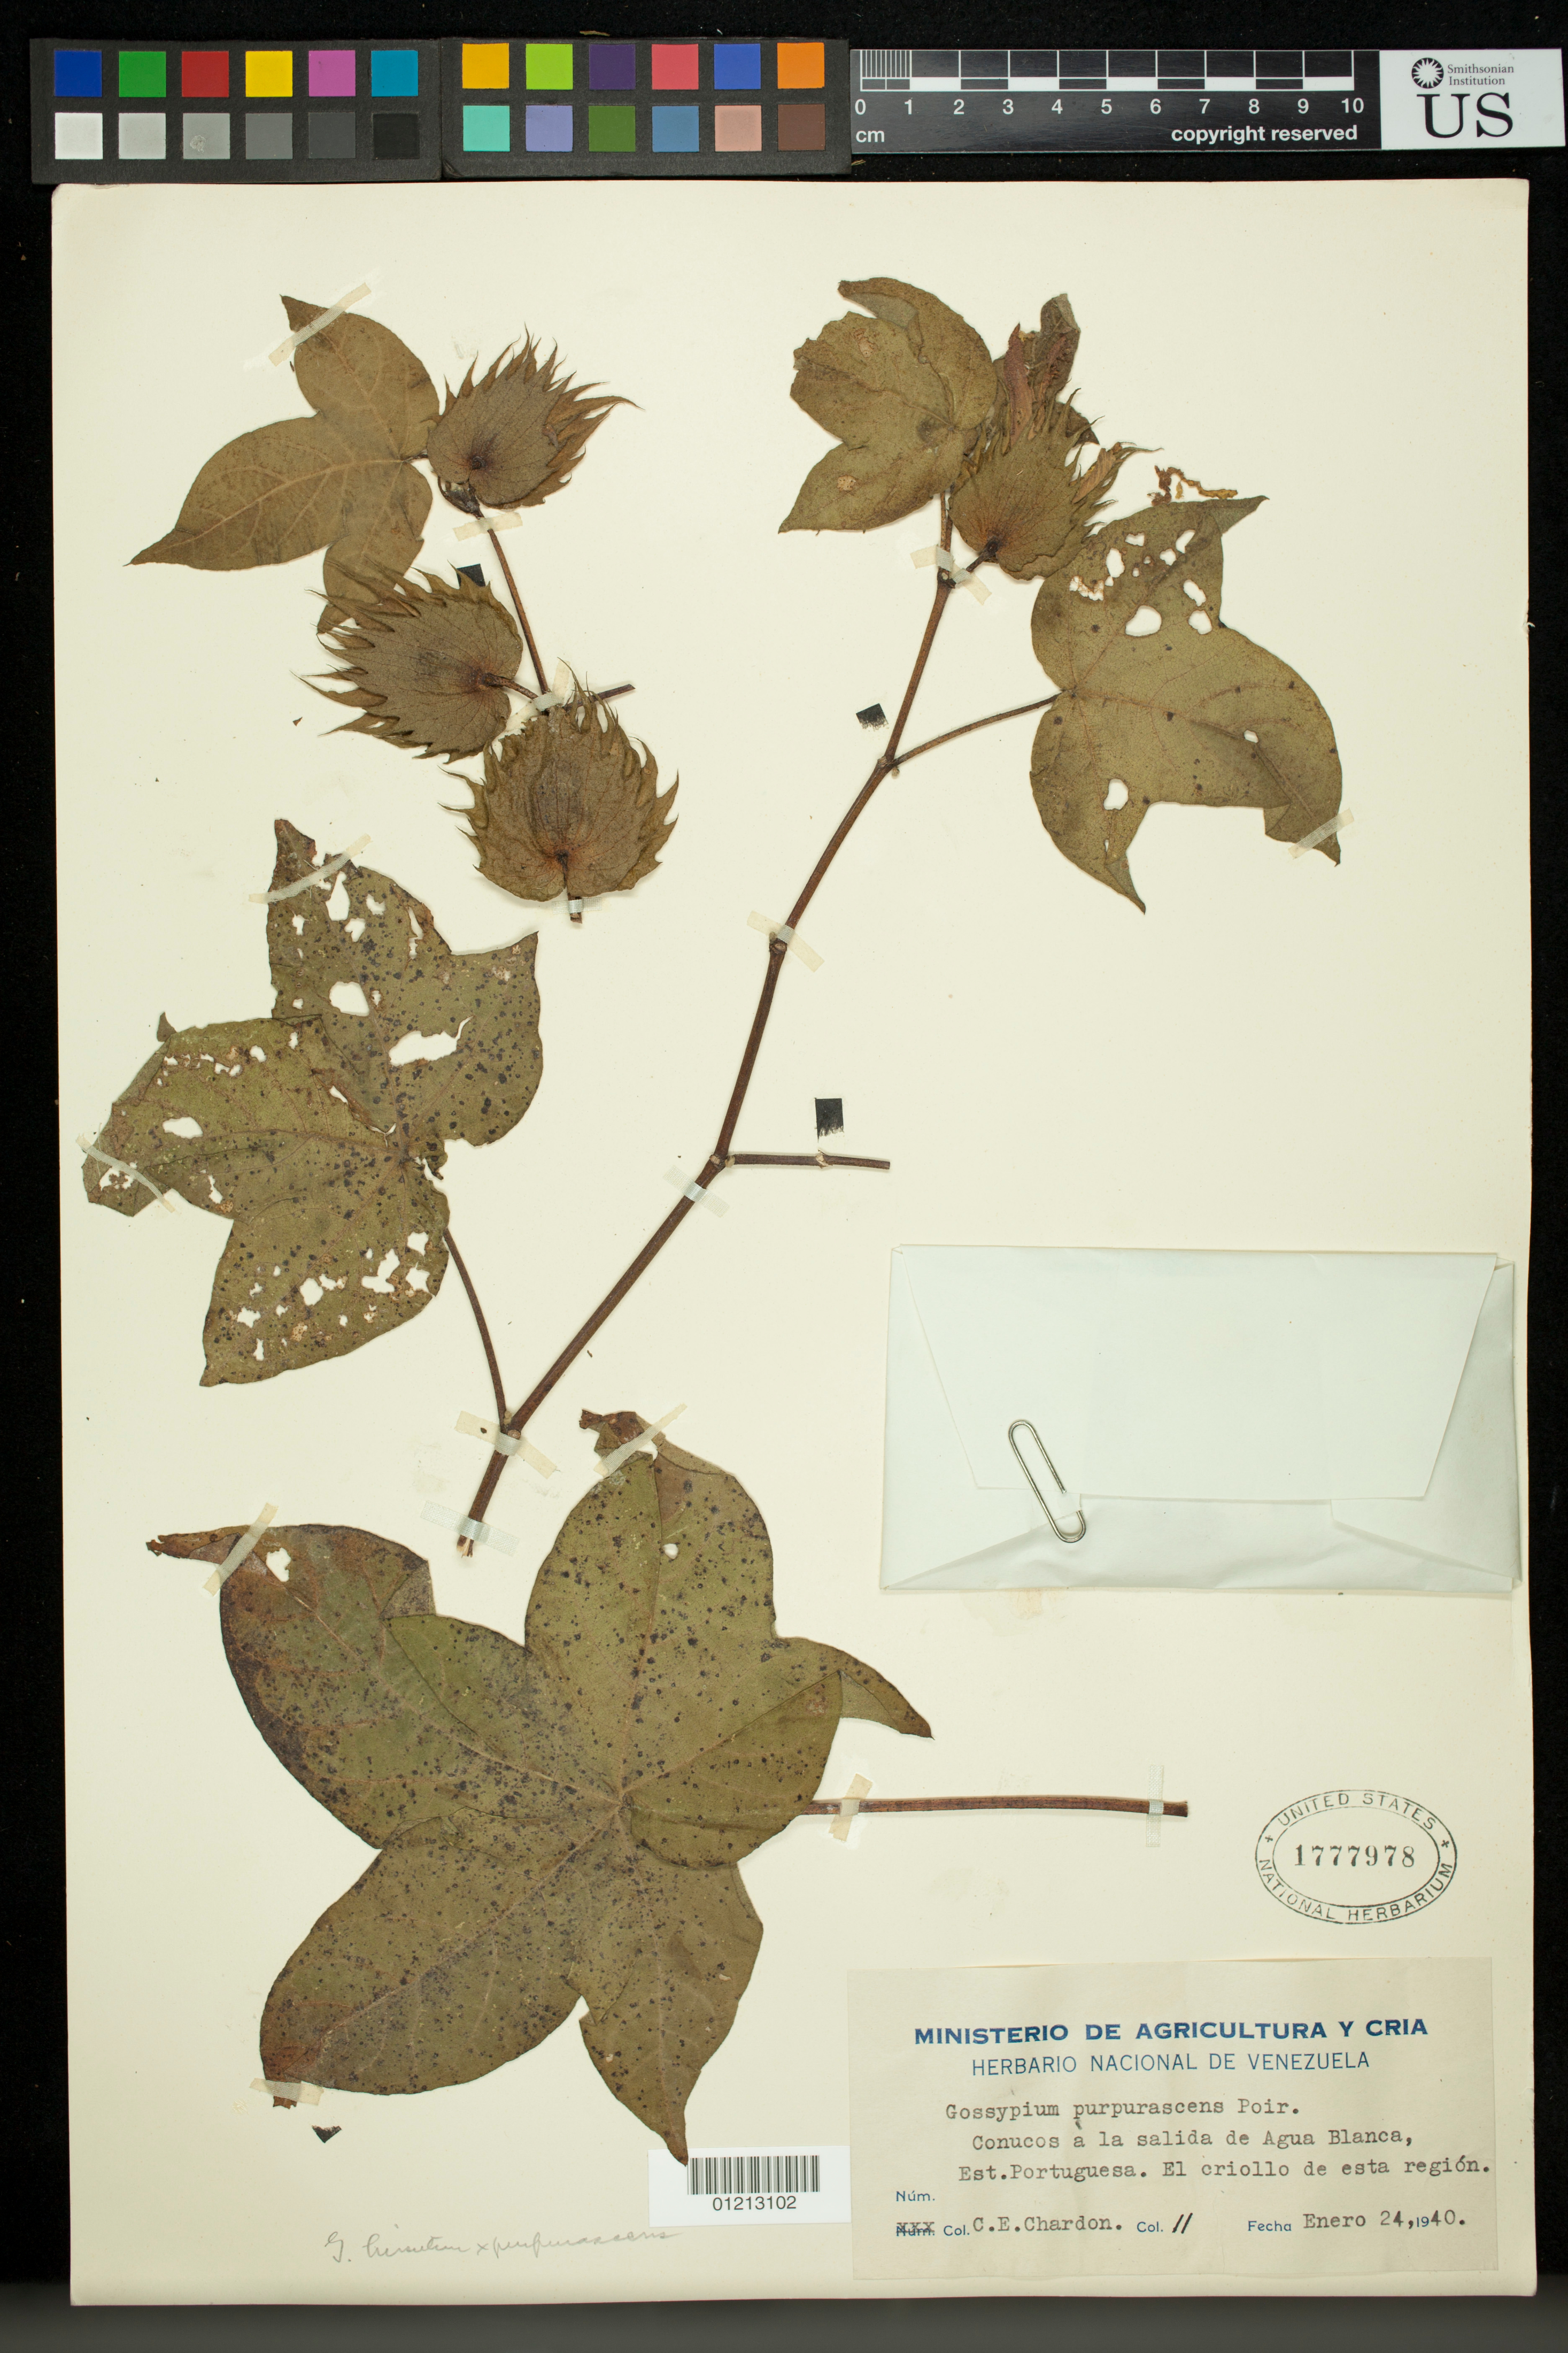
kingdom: Plantae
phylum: Tracheophyta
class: Magnoliopsida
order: Malvales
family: Malvaceae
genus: Gossypium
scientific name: Gossypium purpurascens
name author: Poir.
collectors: C. E. Chardón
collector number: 11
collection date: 1940-01-24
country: Venezuela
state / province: Portuguesa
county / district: Agua Blanca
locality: Cunucos a la salida de Agua Blanca. El criollo de esta region.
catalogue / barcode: US 1777978